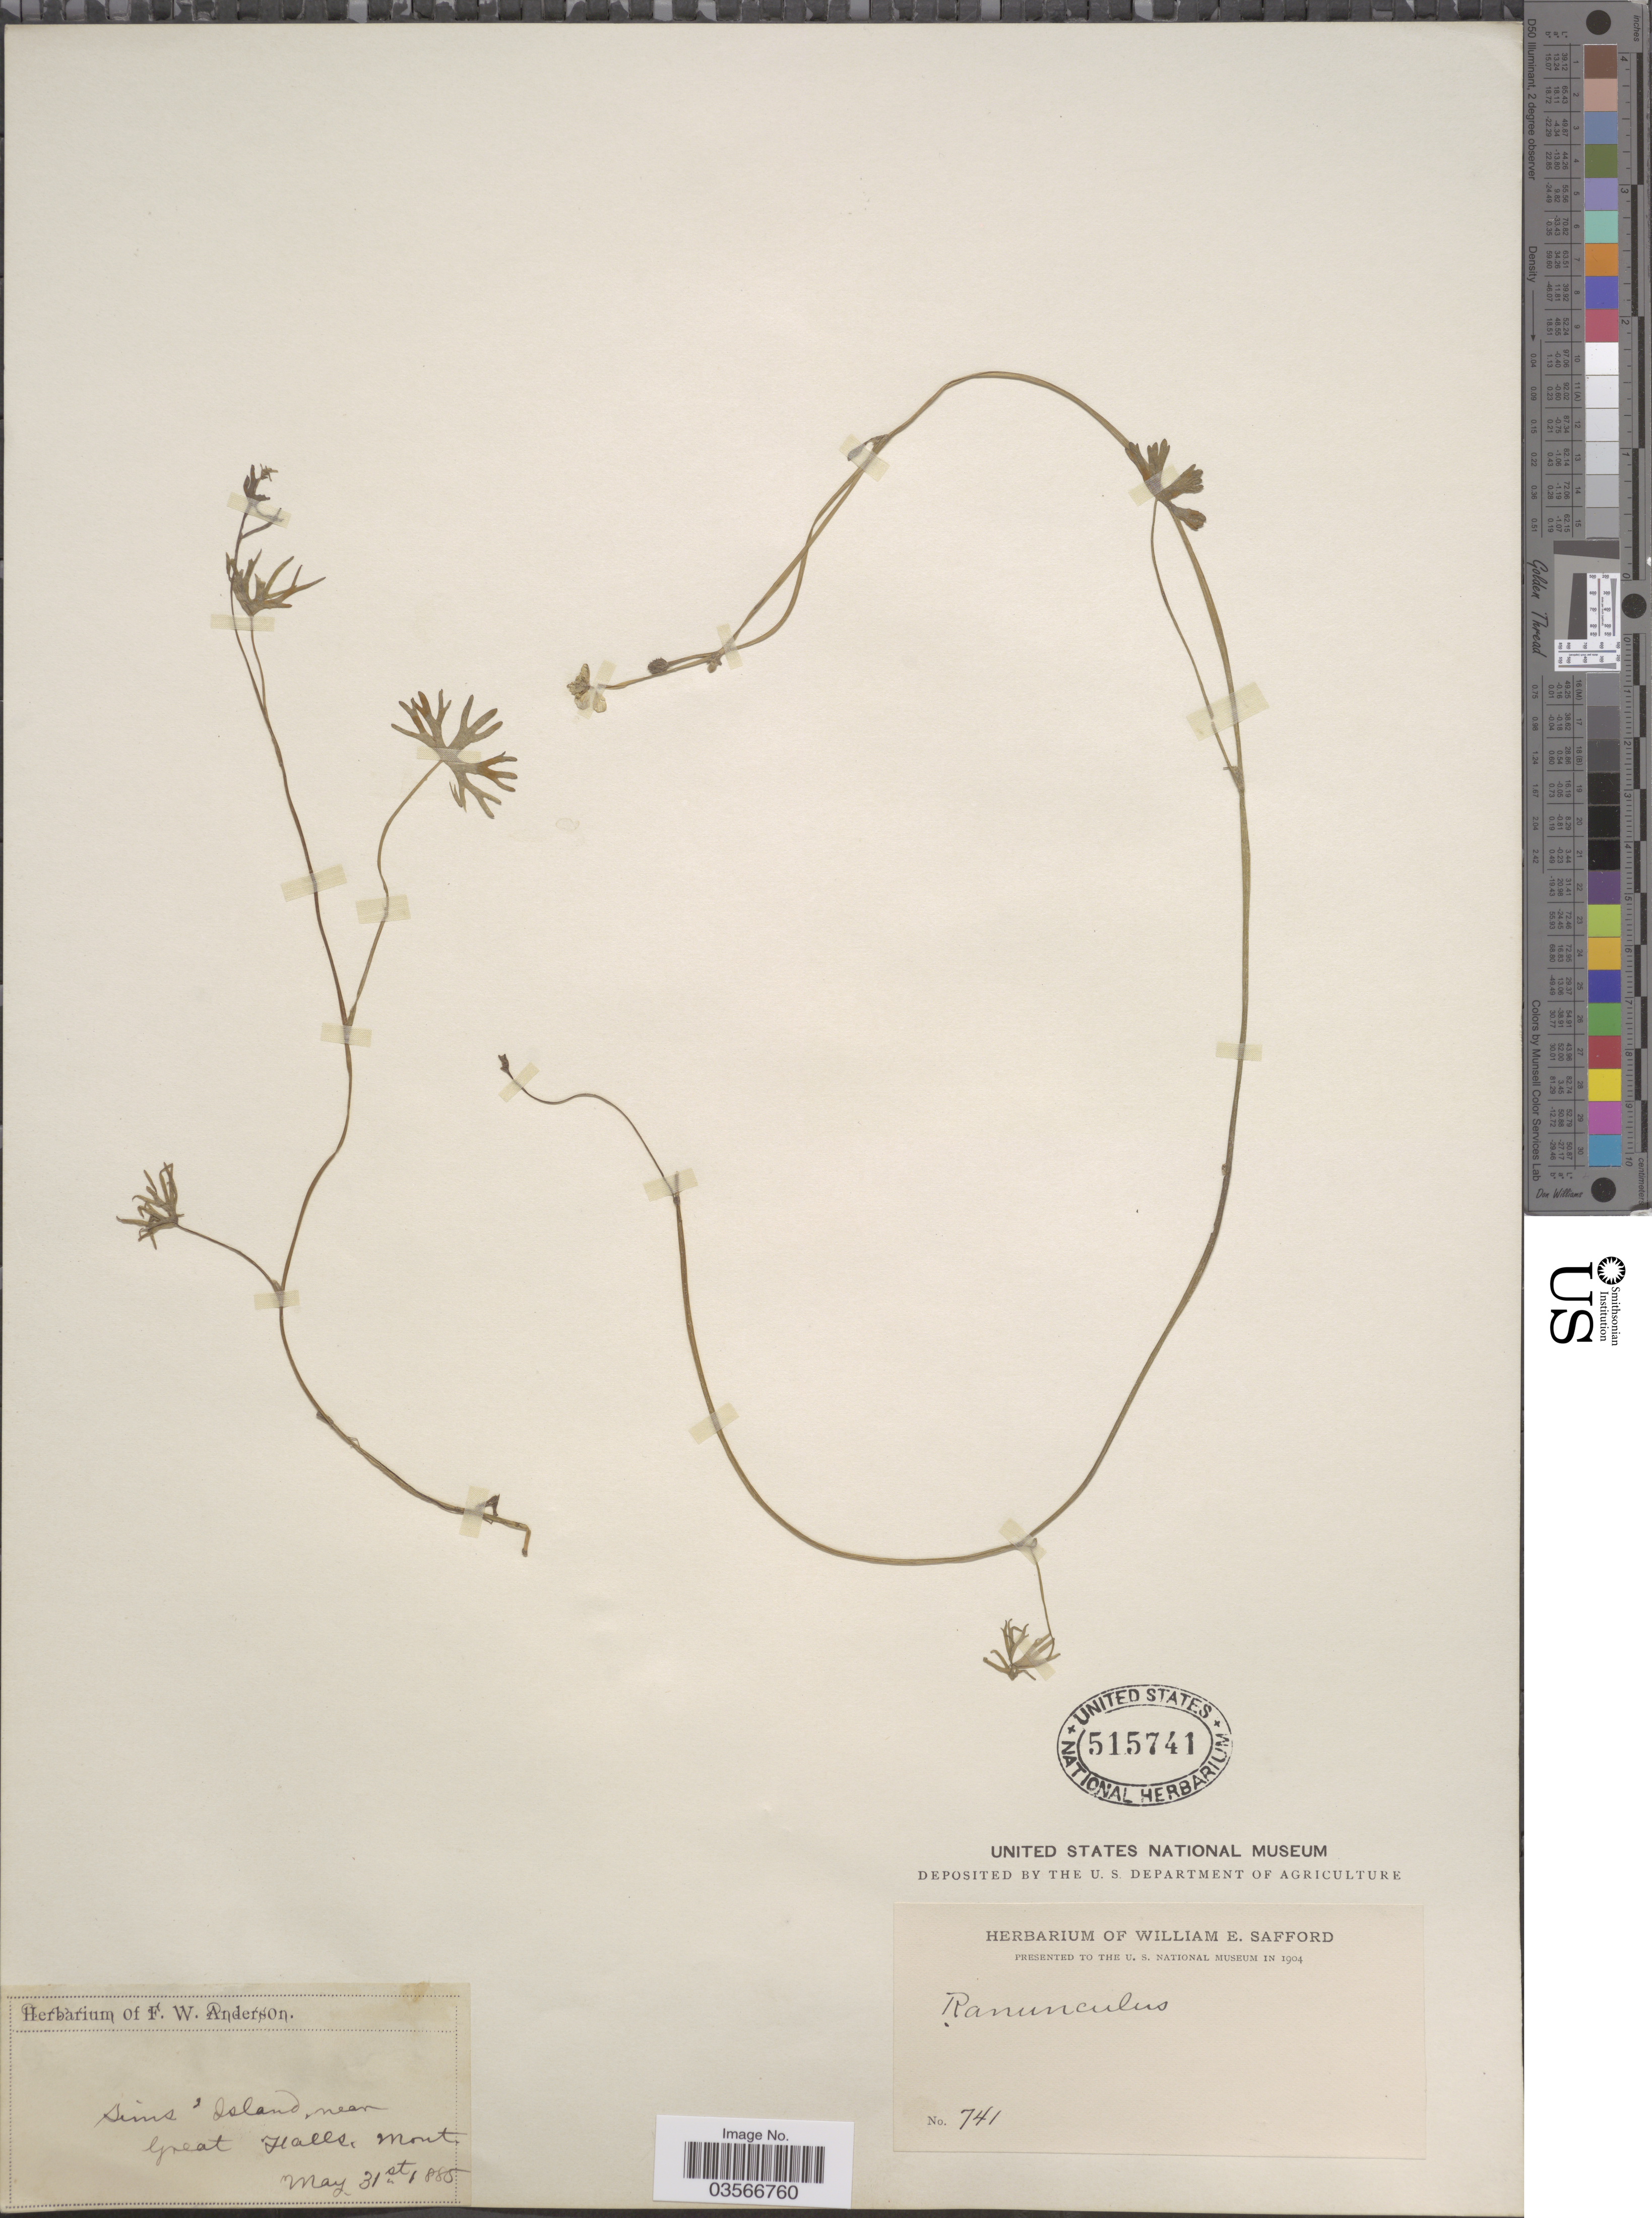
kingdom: Plantae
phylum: Tracheophyta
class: Magnoliopsida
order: Ranunculales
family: Ranunculaceae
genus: Ranunculus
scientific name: Ranunculus gmelinii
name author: DC.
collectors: ex herb. F.W. Anderson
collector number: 741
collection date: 1885-05-31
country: United States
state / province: Montana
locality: Sins' Island, near Great Falls.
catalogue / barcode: US 515741